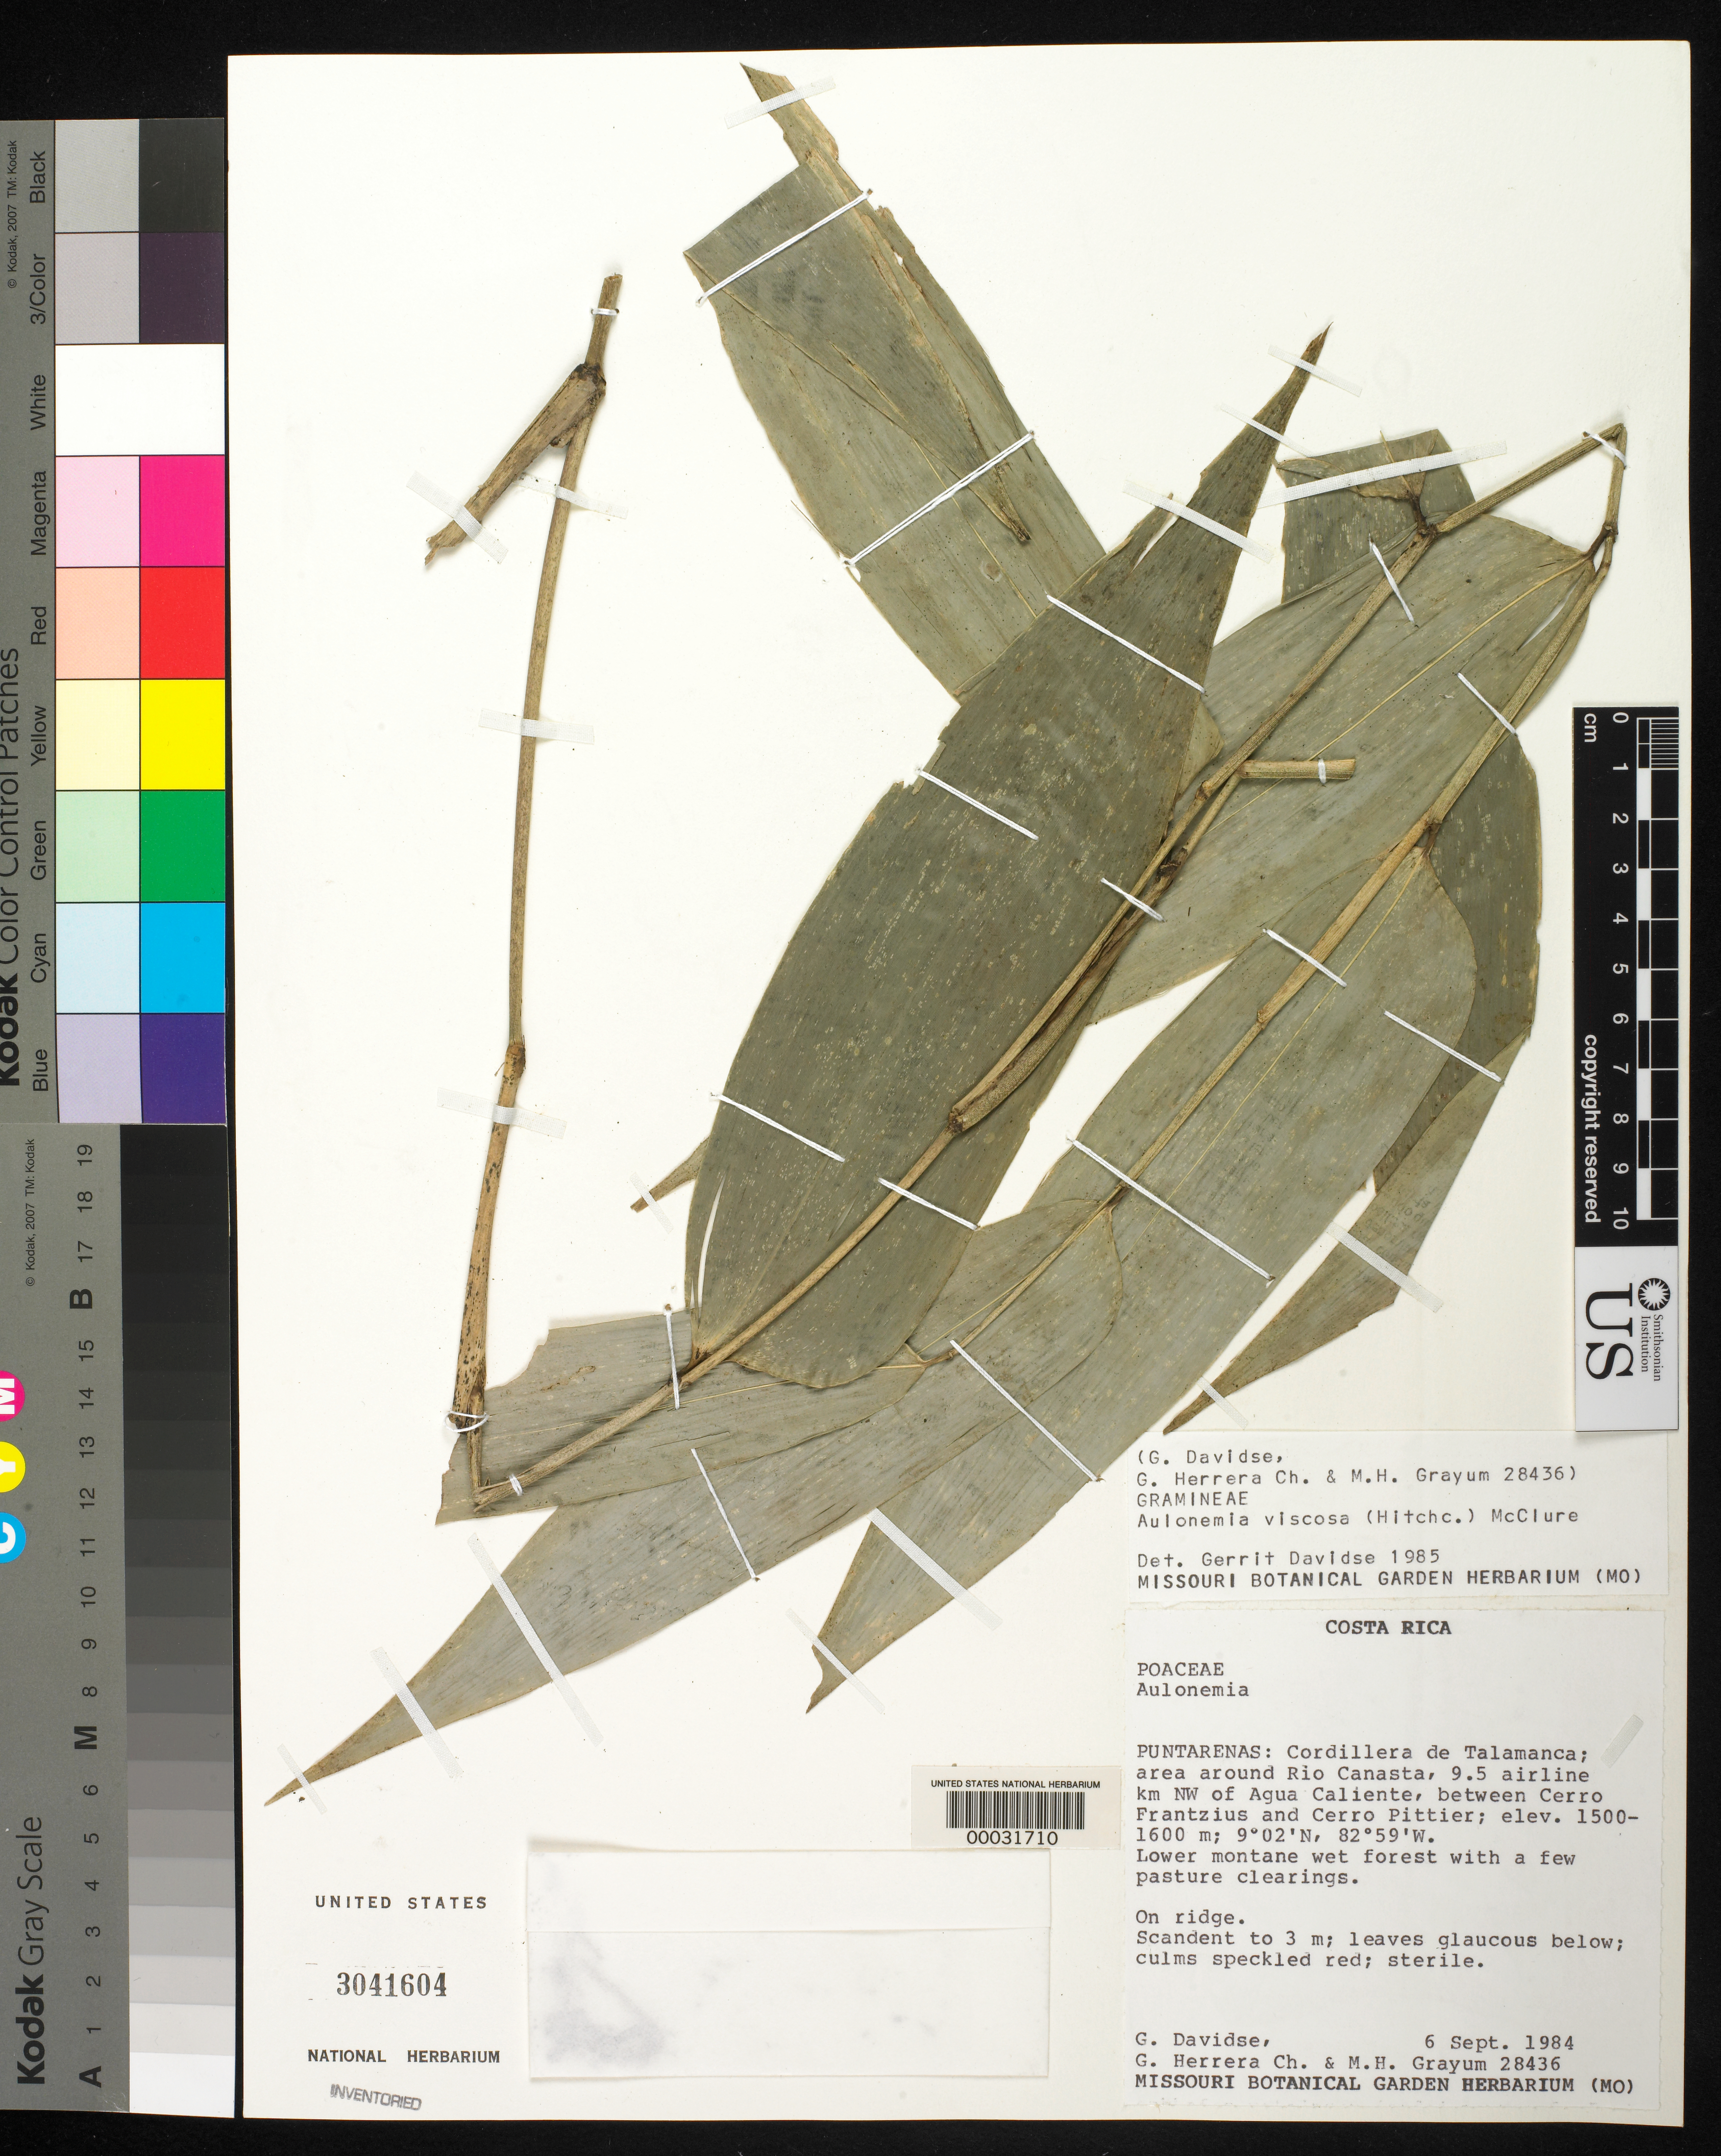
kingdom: Plantae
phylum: Tracheophyta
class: Liliopsida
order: Poales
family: Poaceae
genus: Aulonemia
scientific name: Aulonemia viscosa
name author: (Hitchc.) McClure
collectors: G. Davidse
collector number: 28436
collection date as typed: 06 Sep 1984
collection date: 1984-09-06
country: Costa Rica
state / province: Puntarenas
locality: Cordillera de talamanca, rio canasta lat 09 02'n: long 82 59'w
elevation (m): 1500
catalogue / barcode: US 3041604